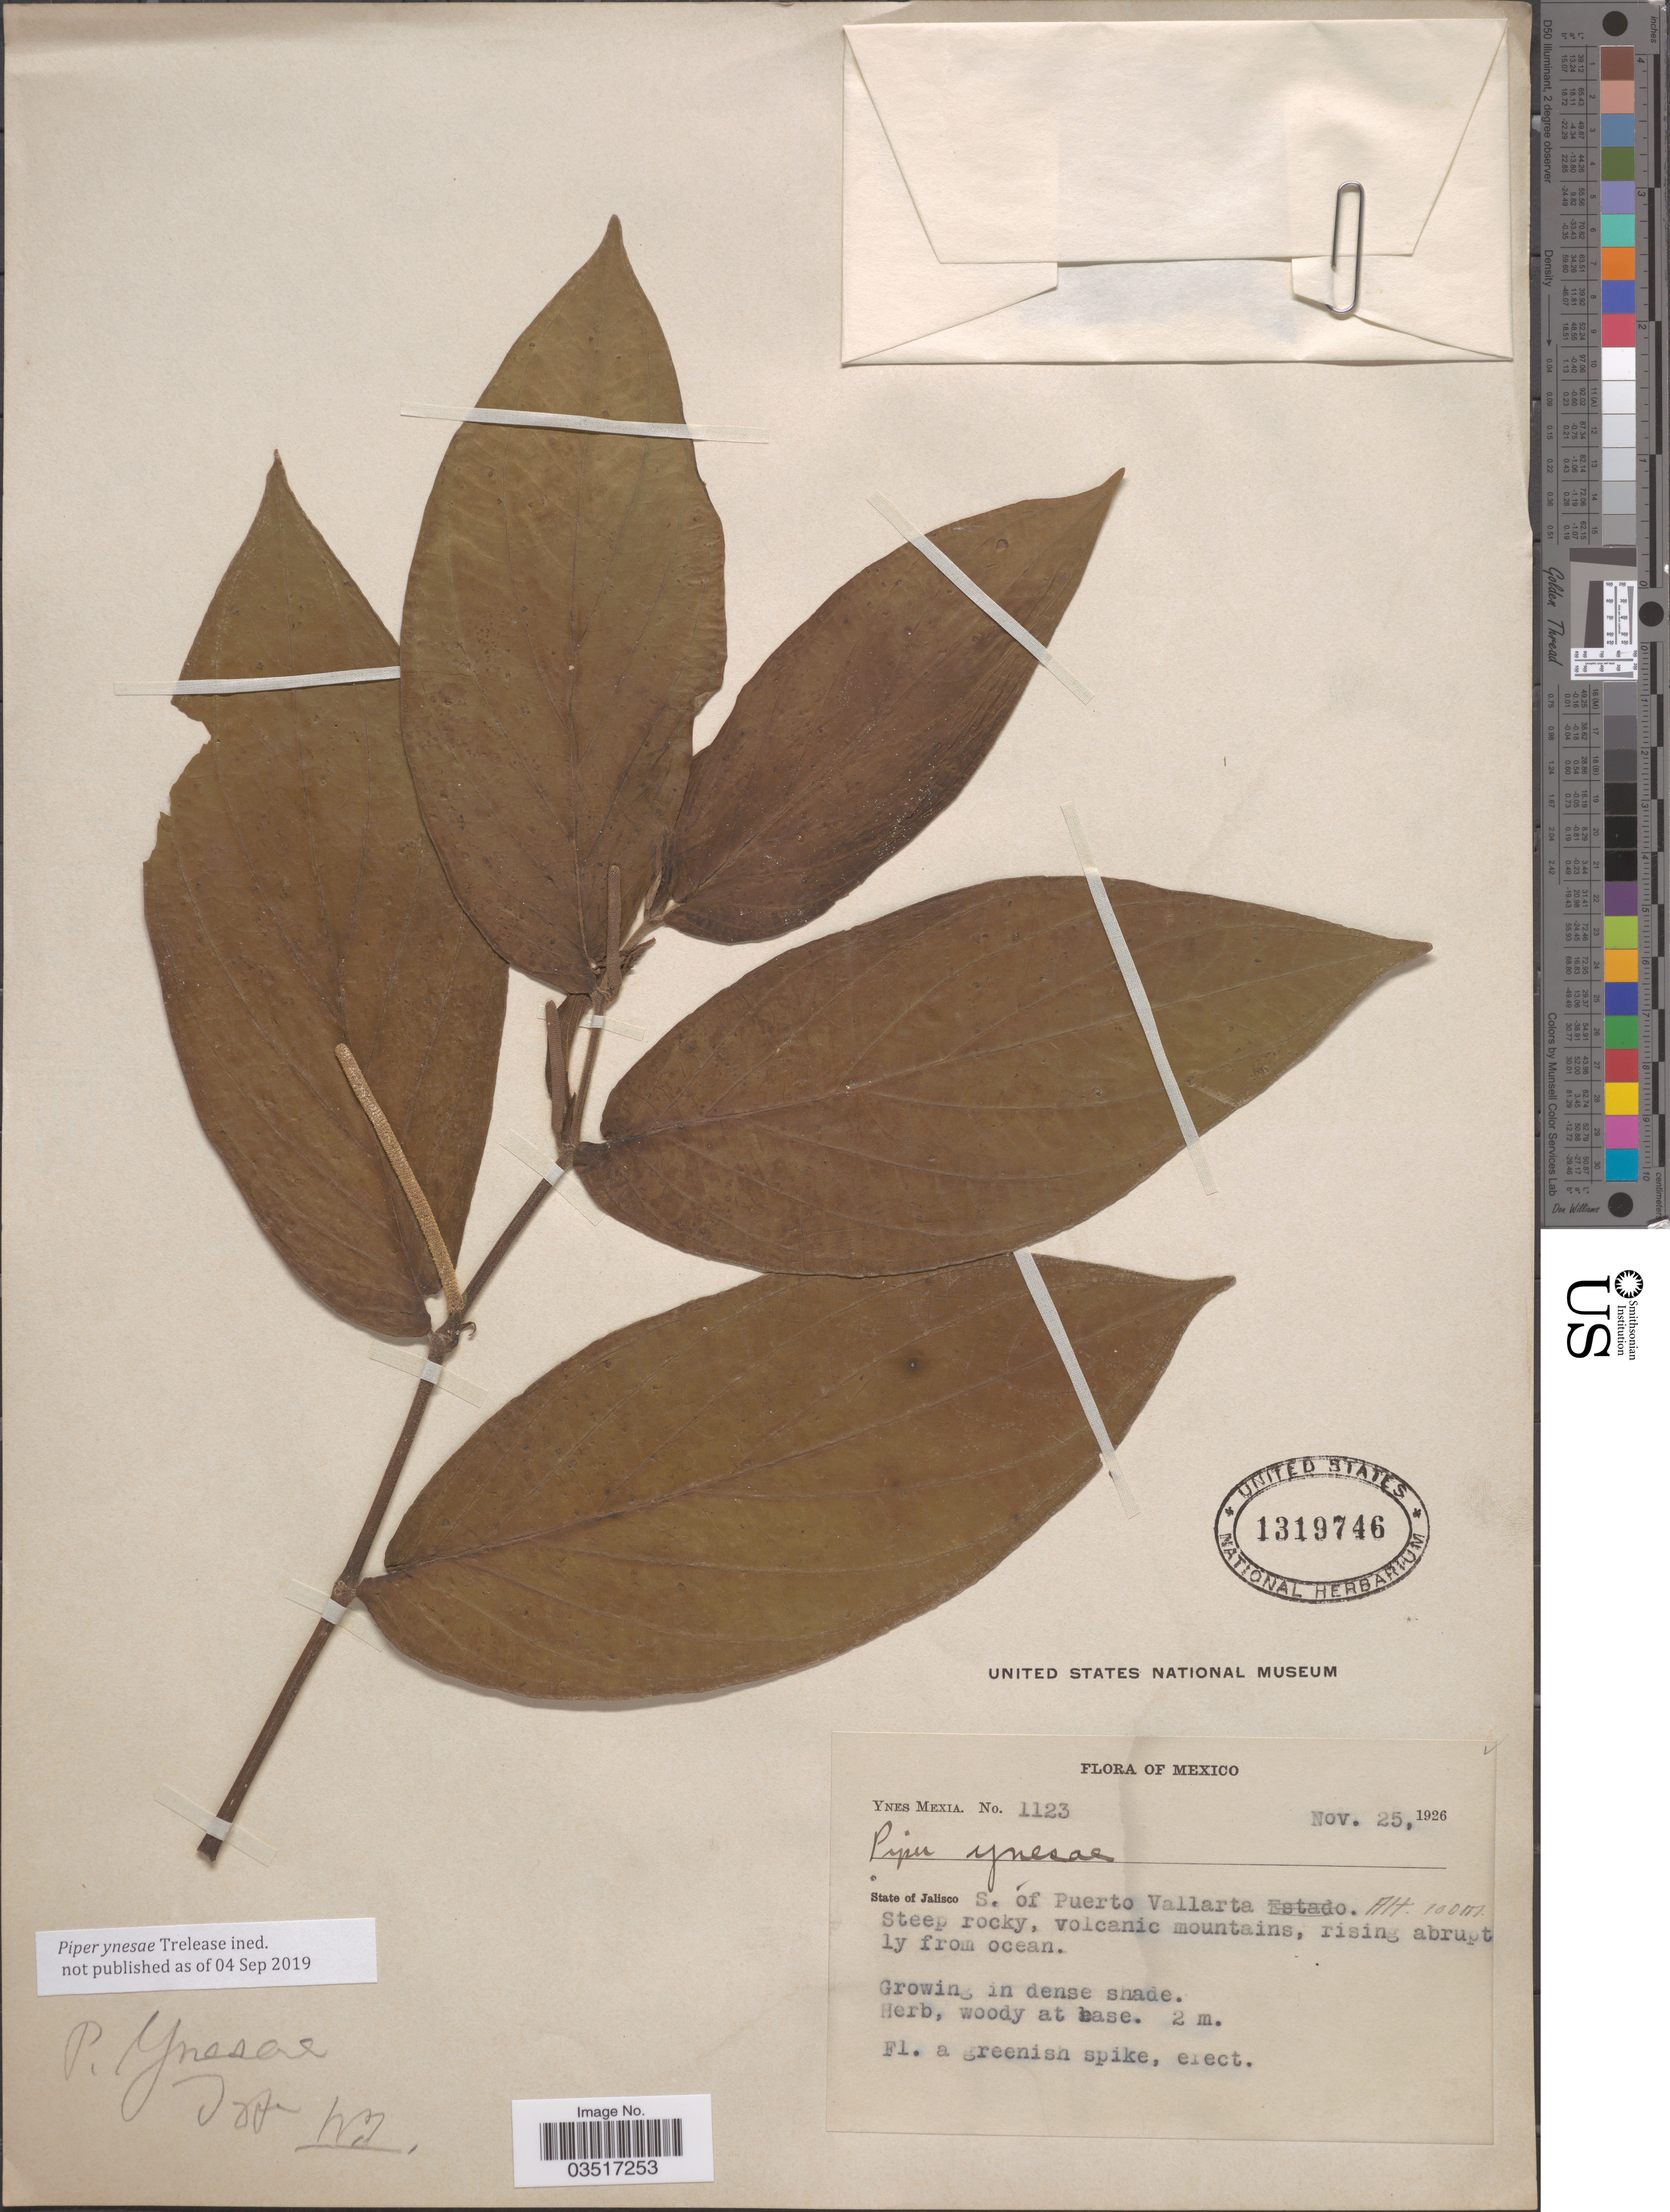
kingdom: Plantae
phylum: Tracheophyta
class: Magnoliopsida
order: Piperales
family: Piperaceae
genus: Piper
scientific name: Piper sp.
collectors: Y. Mexia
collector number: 1123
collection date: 1926-11-25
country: Mexico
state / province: Jalisco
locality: S. of Puerto Vallarta.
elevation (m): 100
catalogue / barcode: US 1319746